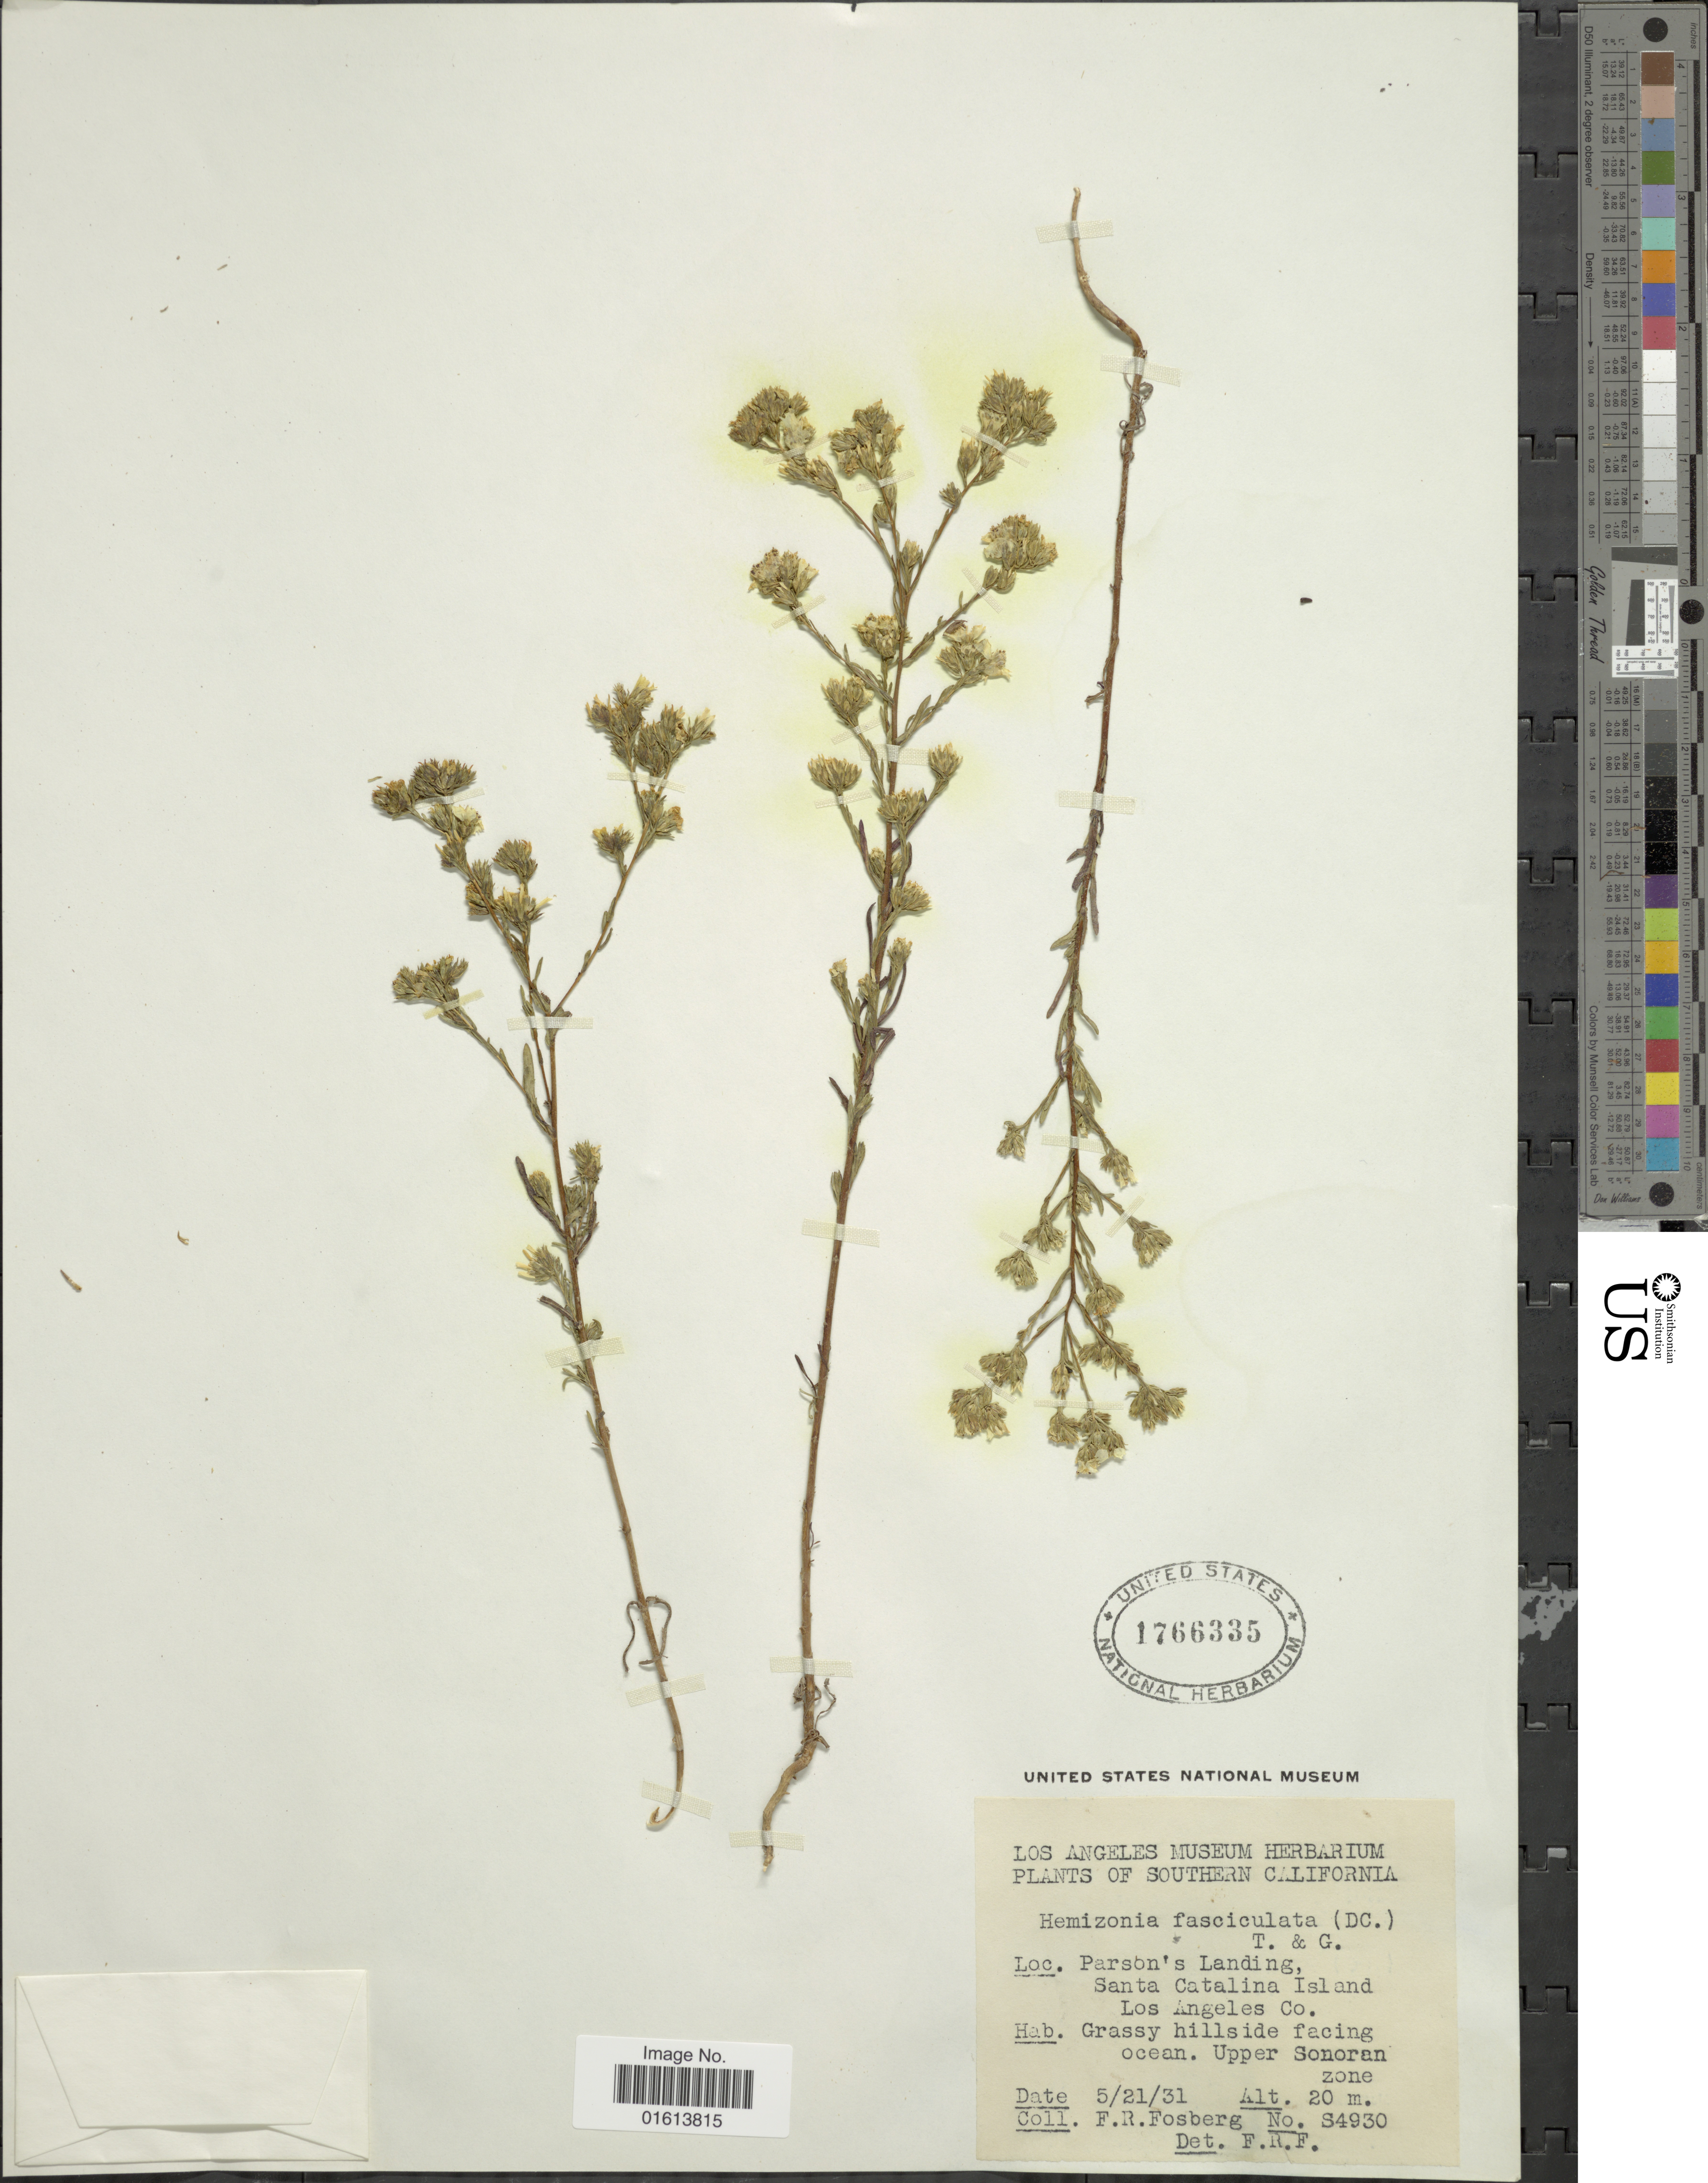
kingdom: Plantae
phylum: Tracheophyta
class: Magnoliopsida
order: Asterales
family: Asteraceae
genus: Deinandra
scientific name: Deinandra fasciculata subsp. fasciculata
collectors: F. R. Fosberg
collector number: S4930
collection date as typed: Transcribed d/m/y: 21/5/31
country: United States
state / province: California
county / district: Los Angeles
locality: Southern California. Parson's landing, Santa Catalina Island. Los Angeles Co.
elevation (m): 20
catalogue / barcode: US 1766335